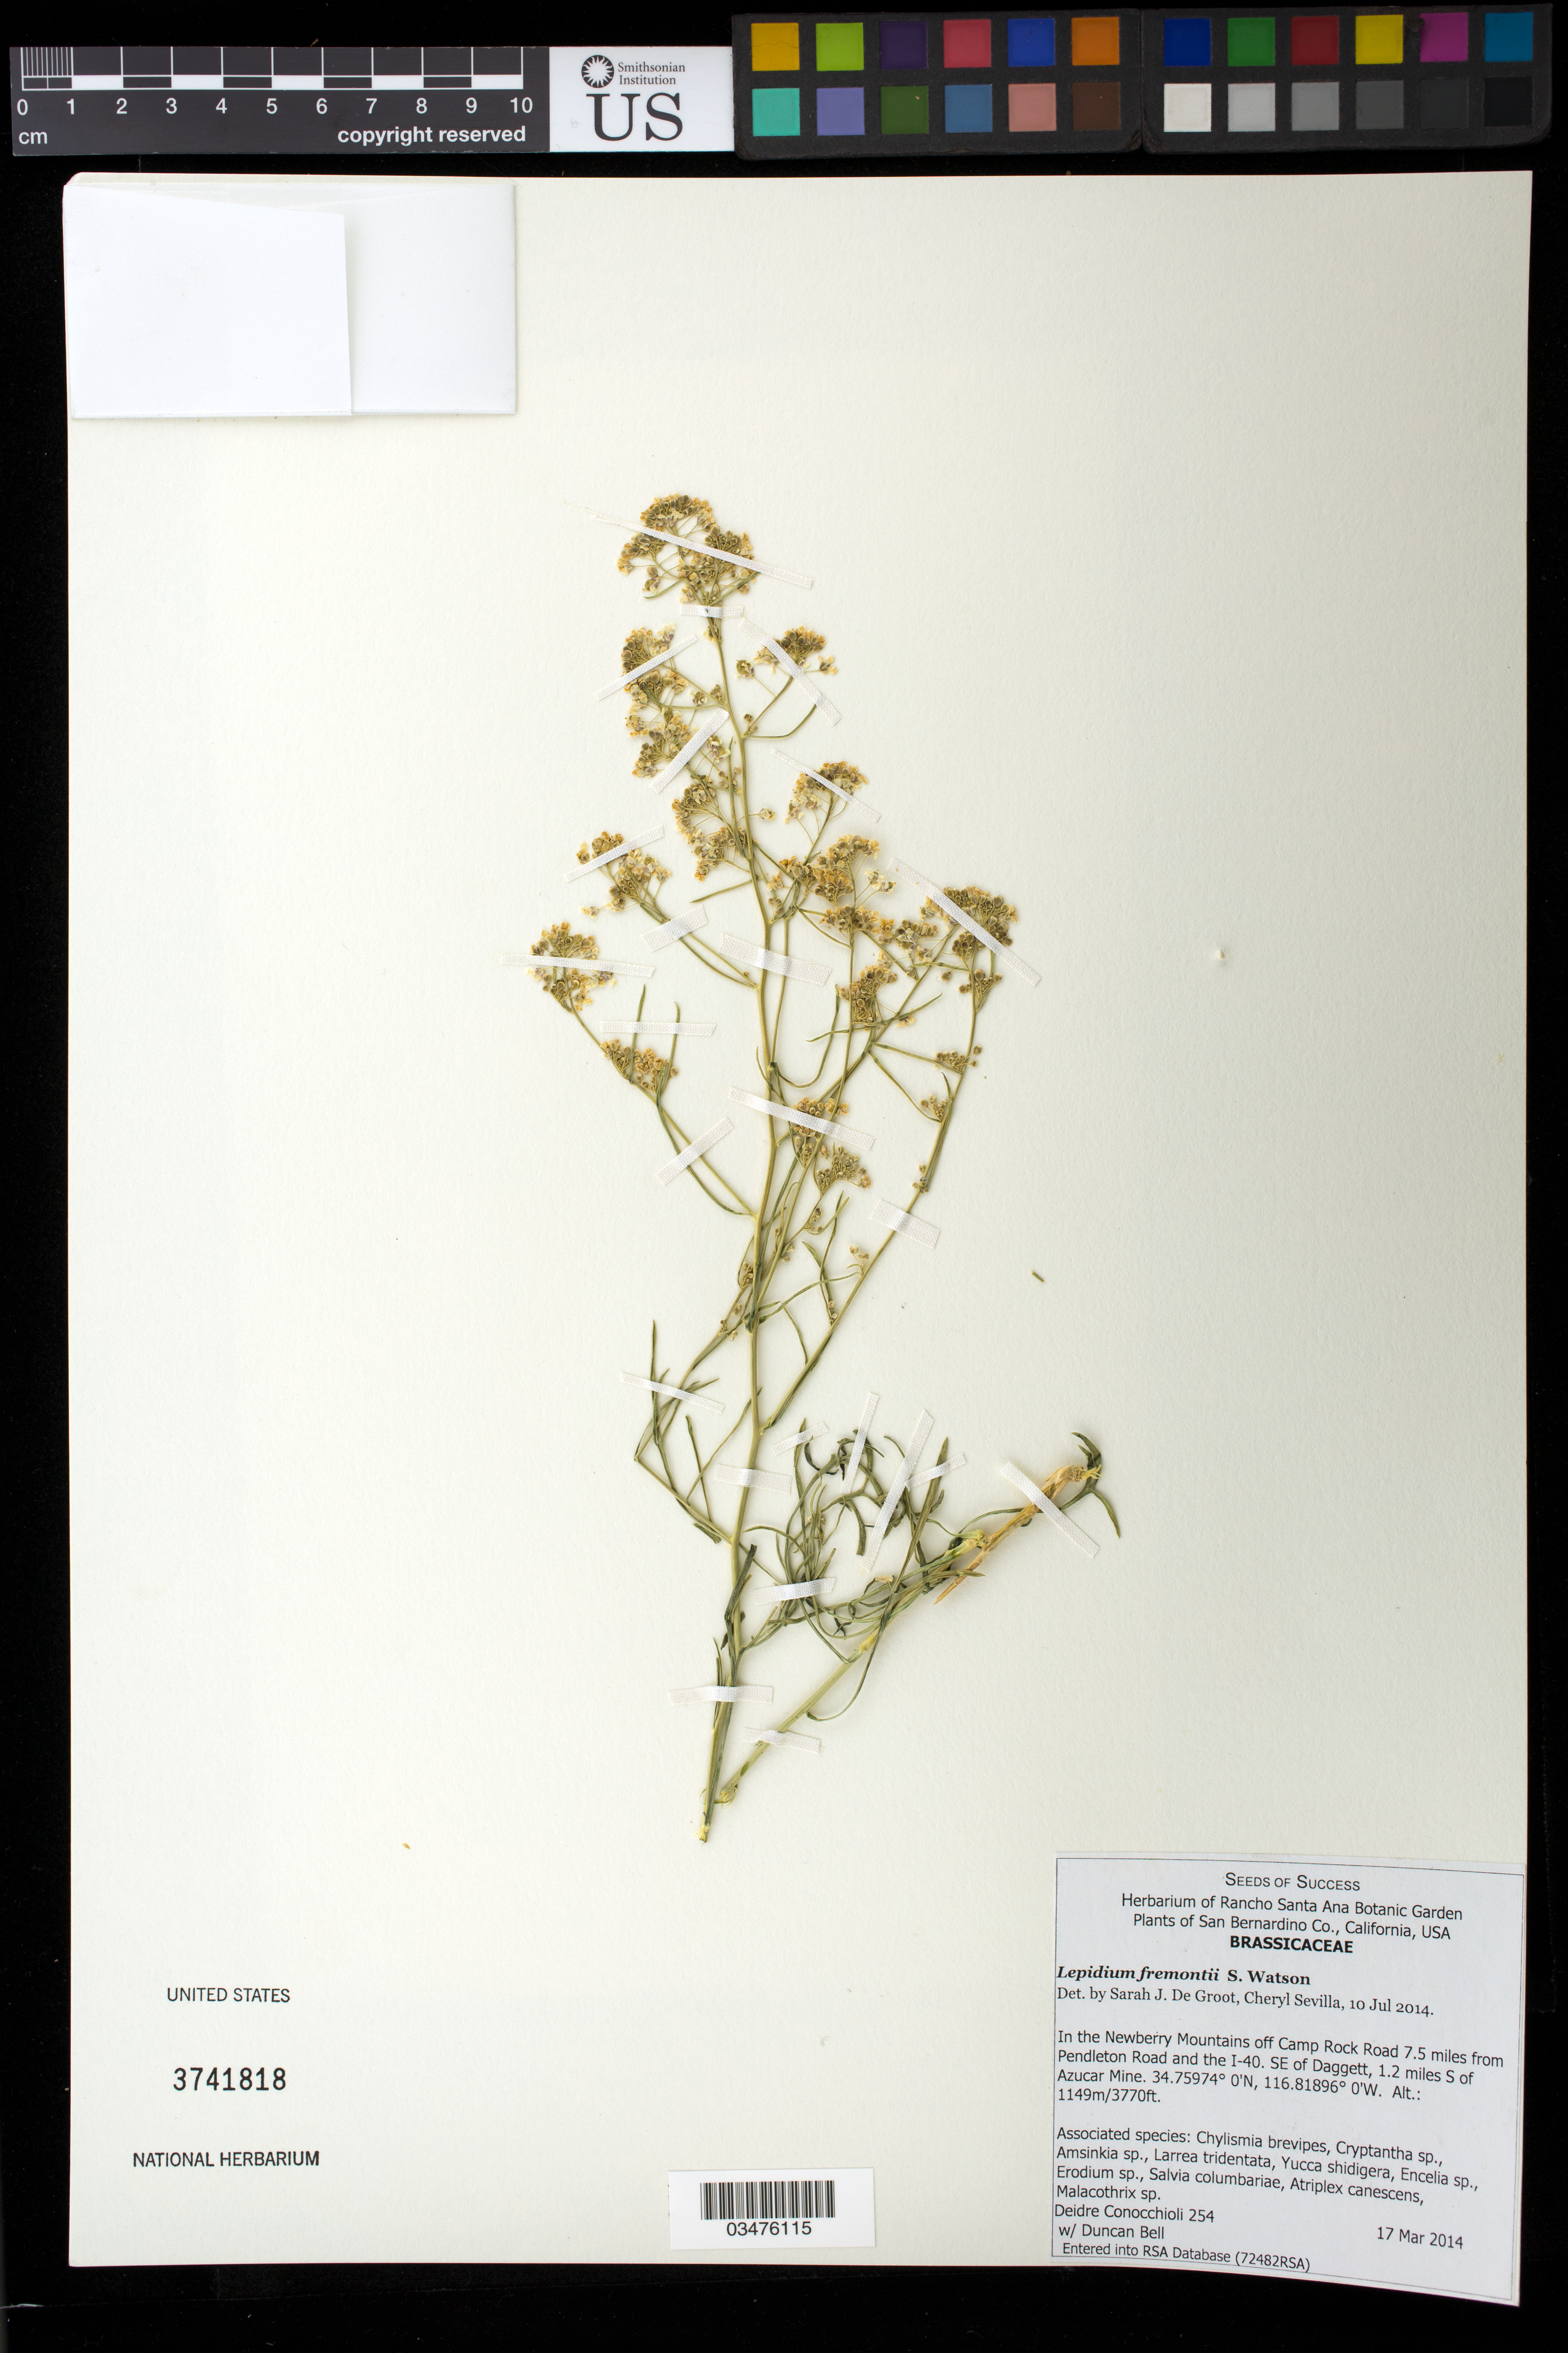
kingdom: Plantae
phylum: Tracheophyta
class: Magnoliopsida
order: Brassicales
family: Brassicaceae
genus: Lepidium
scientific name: Lepidium fremontii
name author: S. Watson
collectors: D. Conocchioli & D. S. Bell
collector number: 254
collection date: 2014-03-17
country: United States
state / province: California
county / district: San Bernardino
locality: In the Newberry Mts off Camp Rock Road 7.5 mi. from Pendleton Road and the I-40. SE of Daggett, 1.2 mi. S of Azucar Mine.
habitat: With Amsinkia sp., Larrea tridentata, Yucca shidigera, ect.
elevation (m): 1149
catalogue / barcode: US 3741818